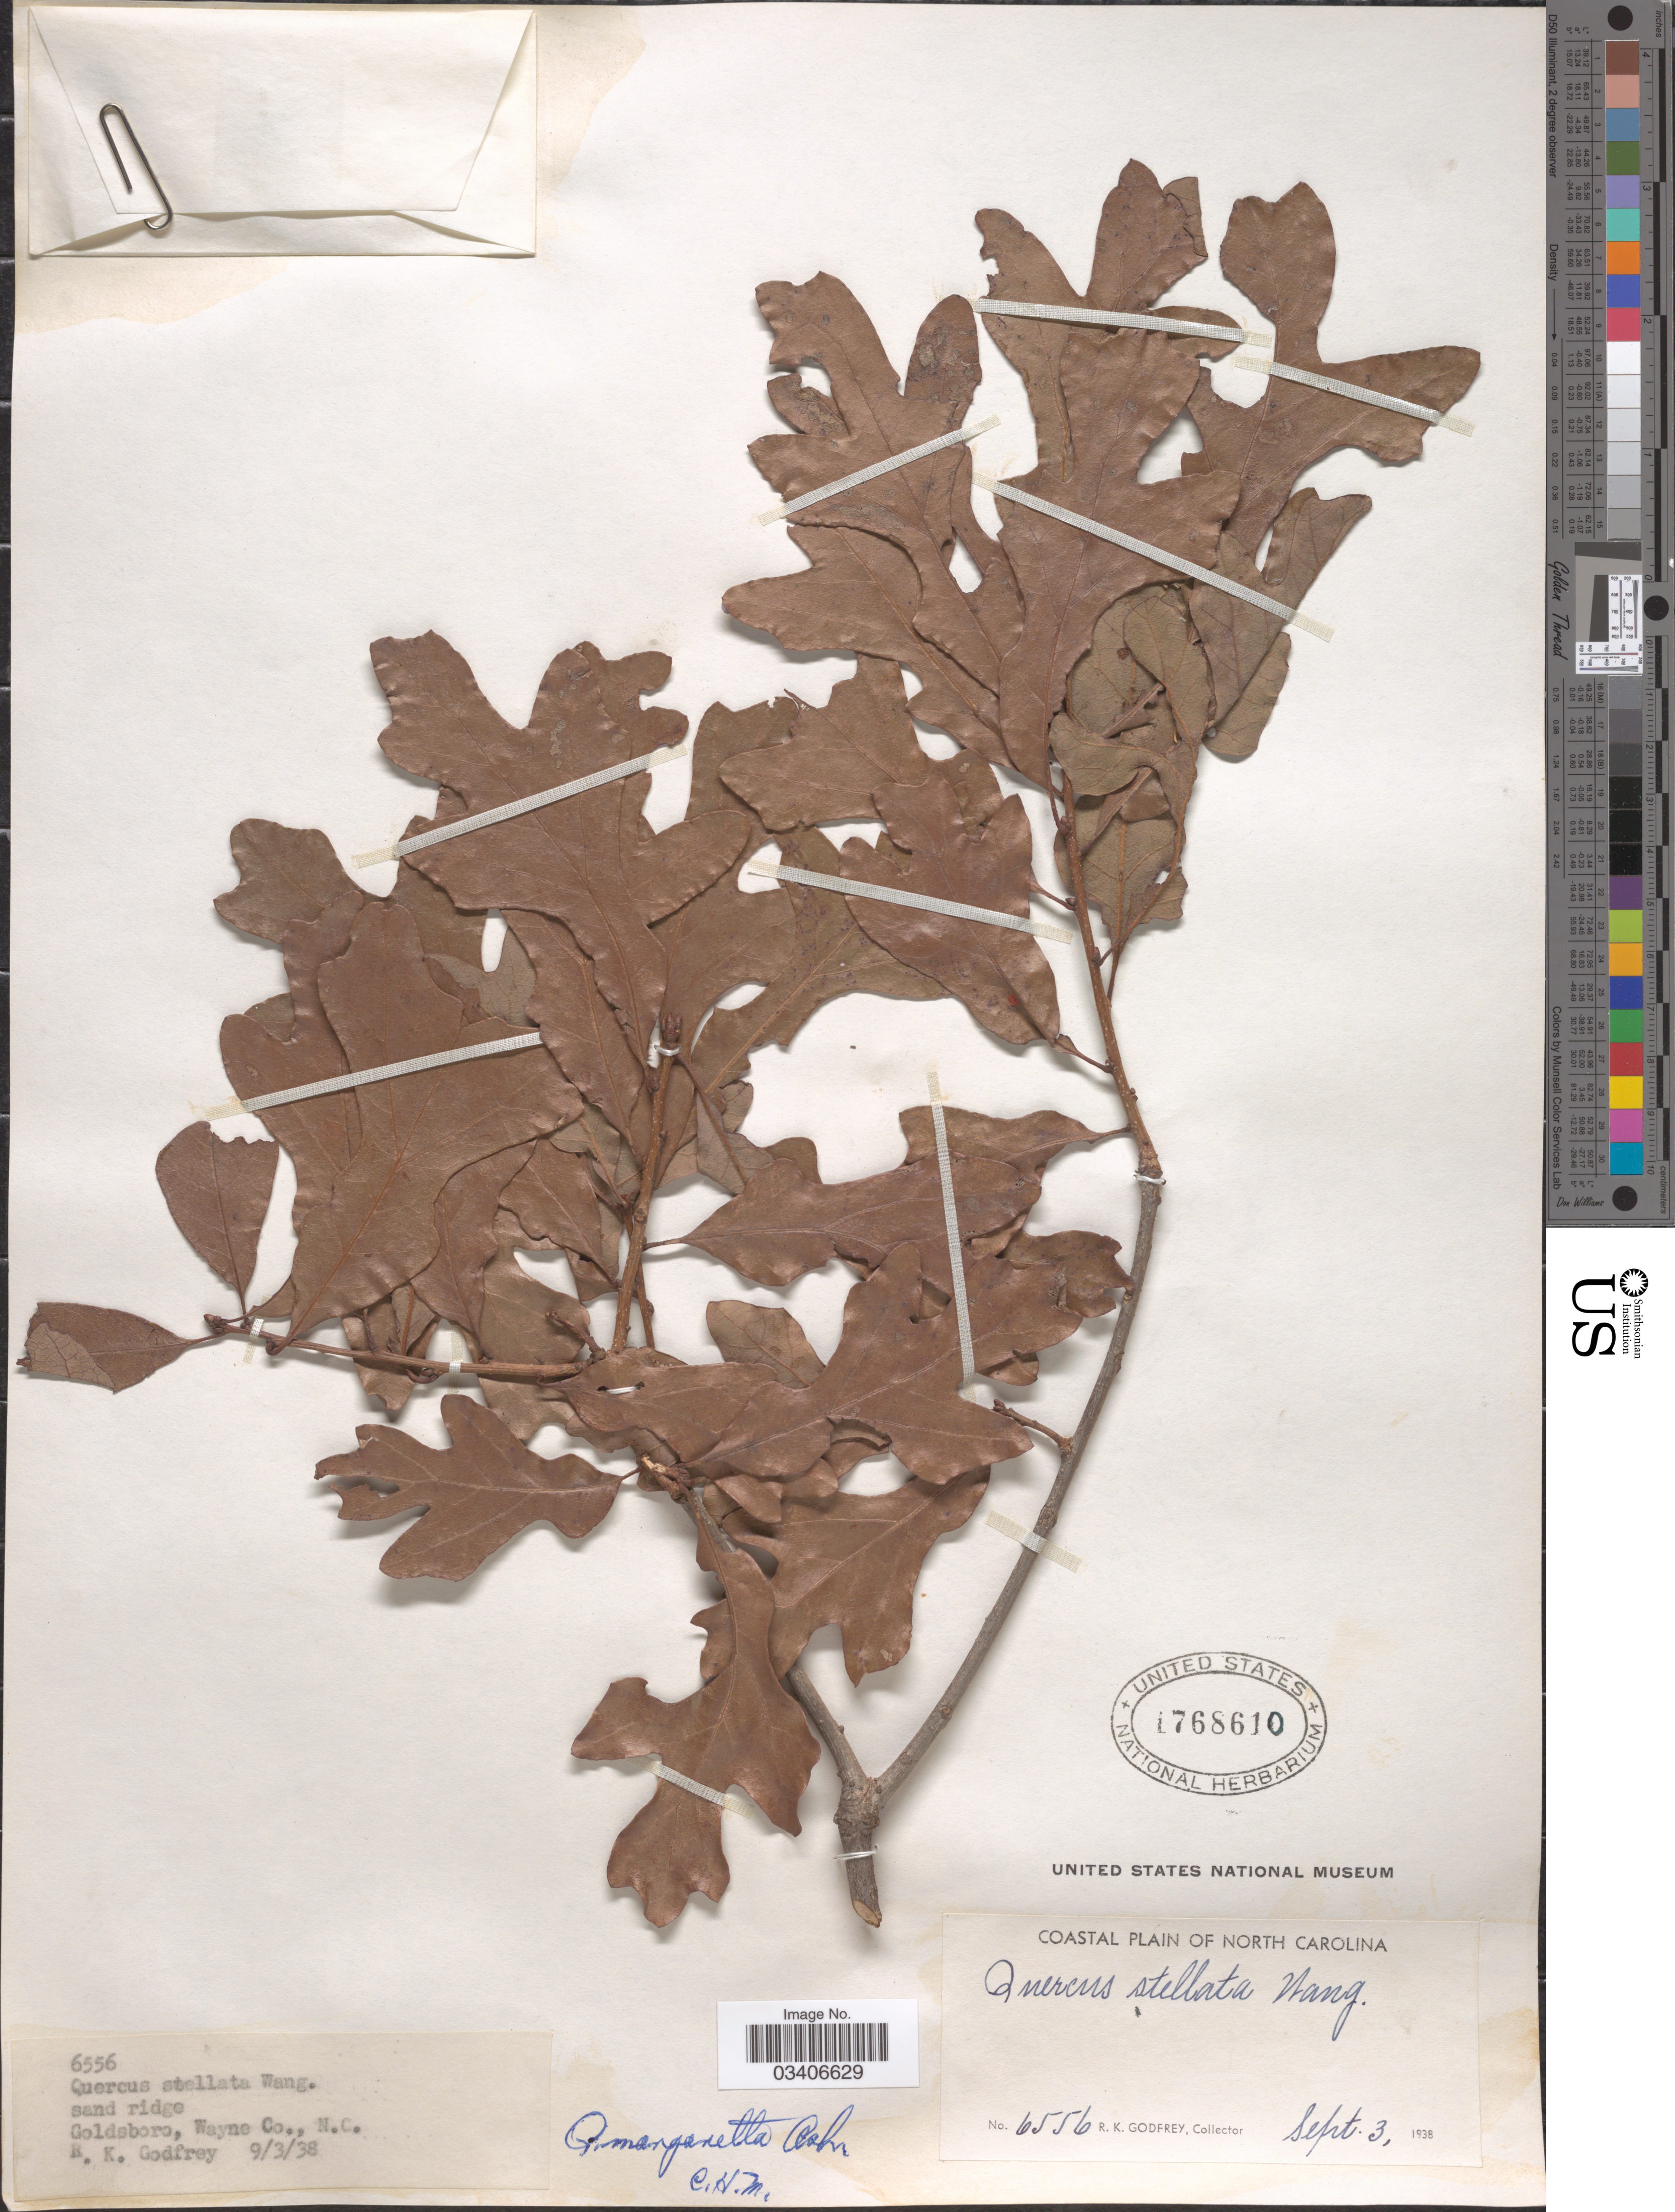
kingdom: Plantae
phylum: Tracheophyta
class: Magnoliopsida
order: Fagales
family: Fagaceae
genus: Quercus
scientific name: Quercus margarettae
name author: Ashe ex Small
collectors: R. K. Godfrey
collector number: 6556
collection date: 1938-09-03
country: United States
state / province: North Carolina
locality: Goldsboro, Wayne Co. Coastal Plain of North Carolina.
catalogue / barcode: US 1768610